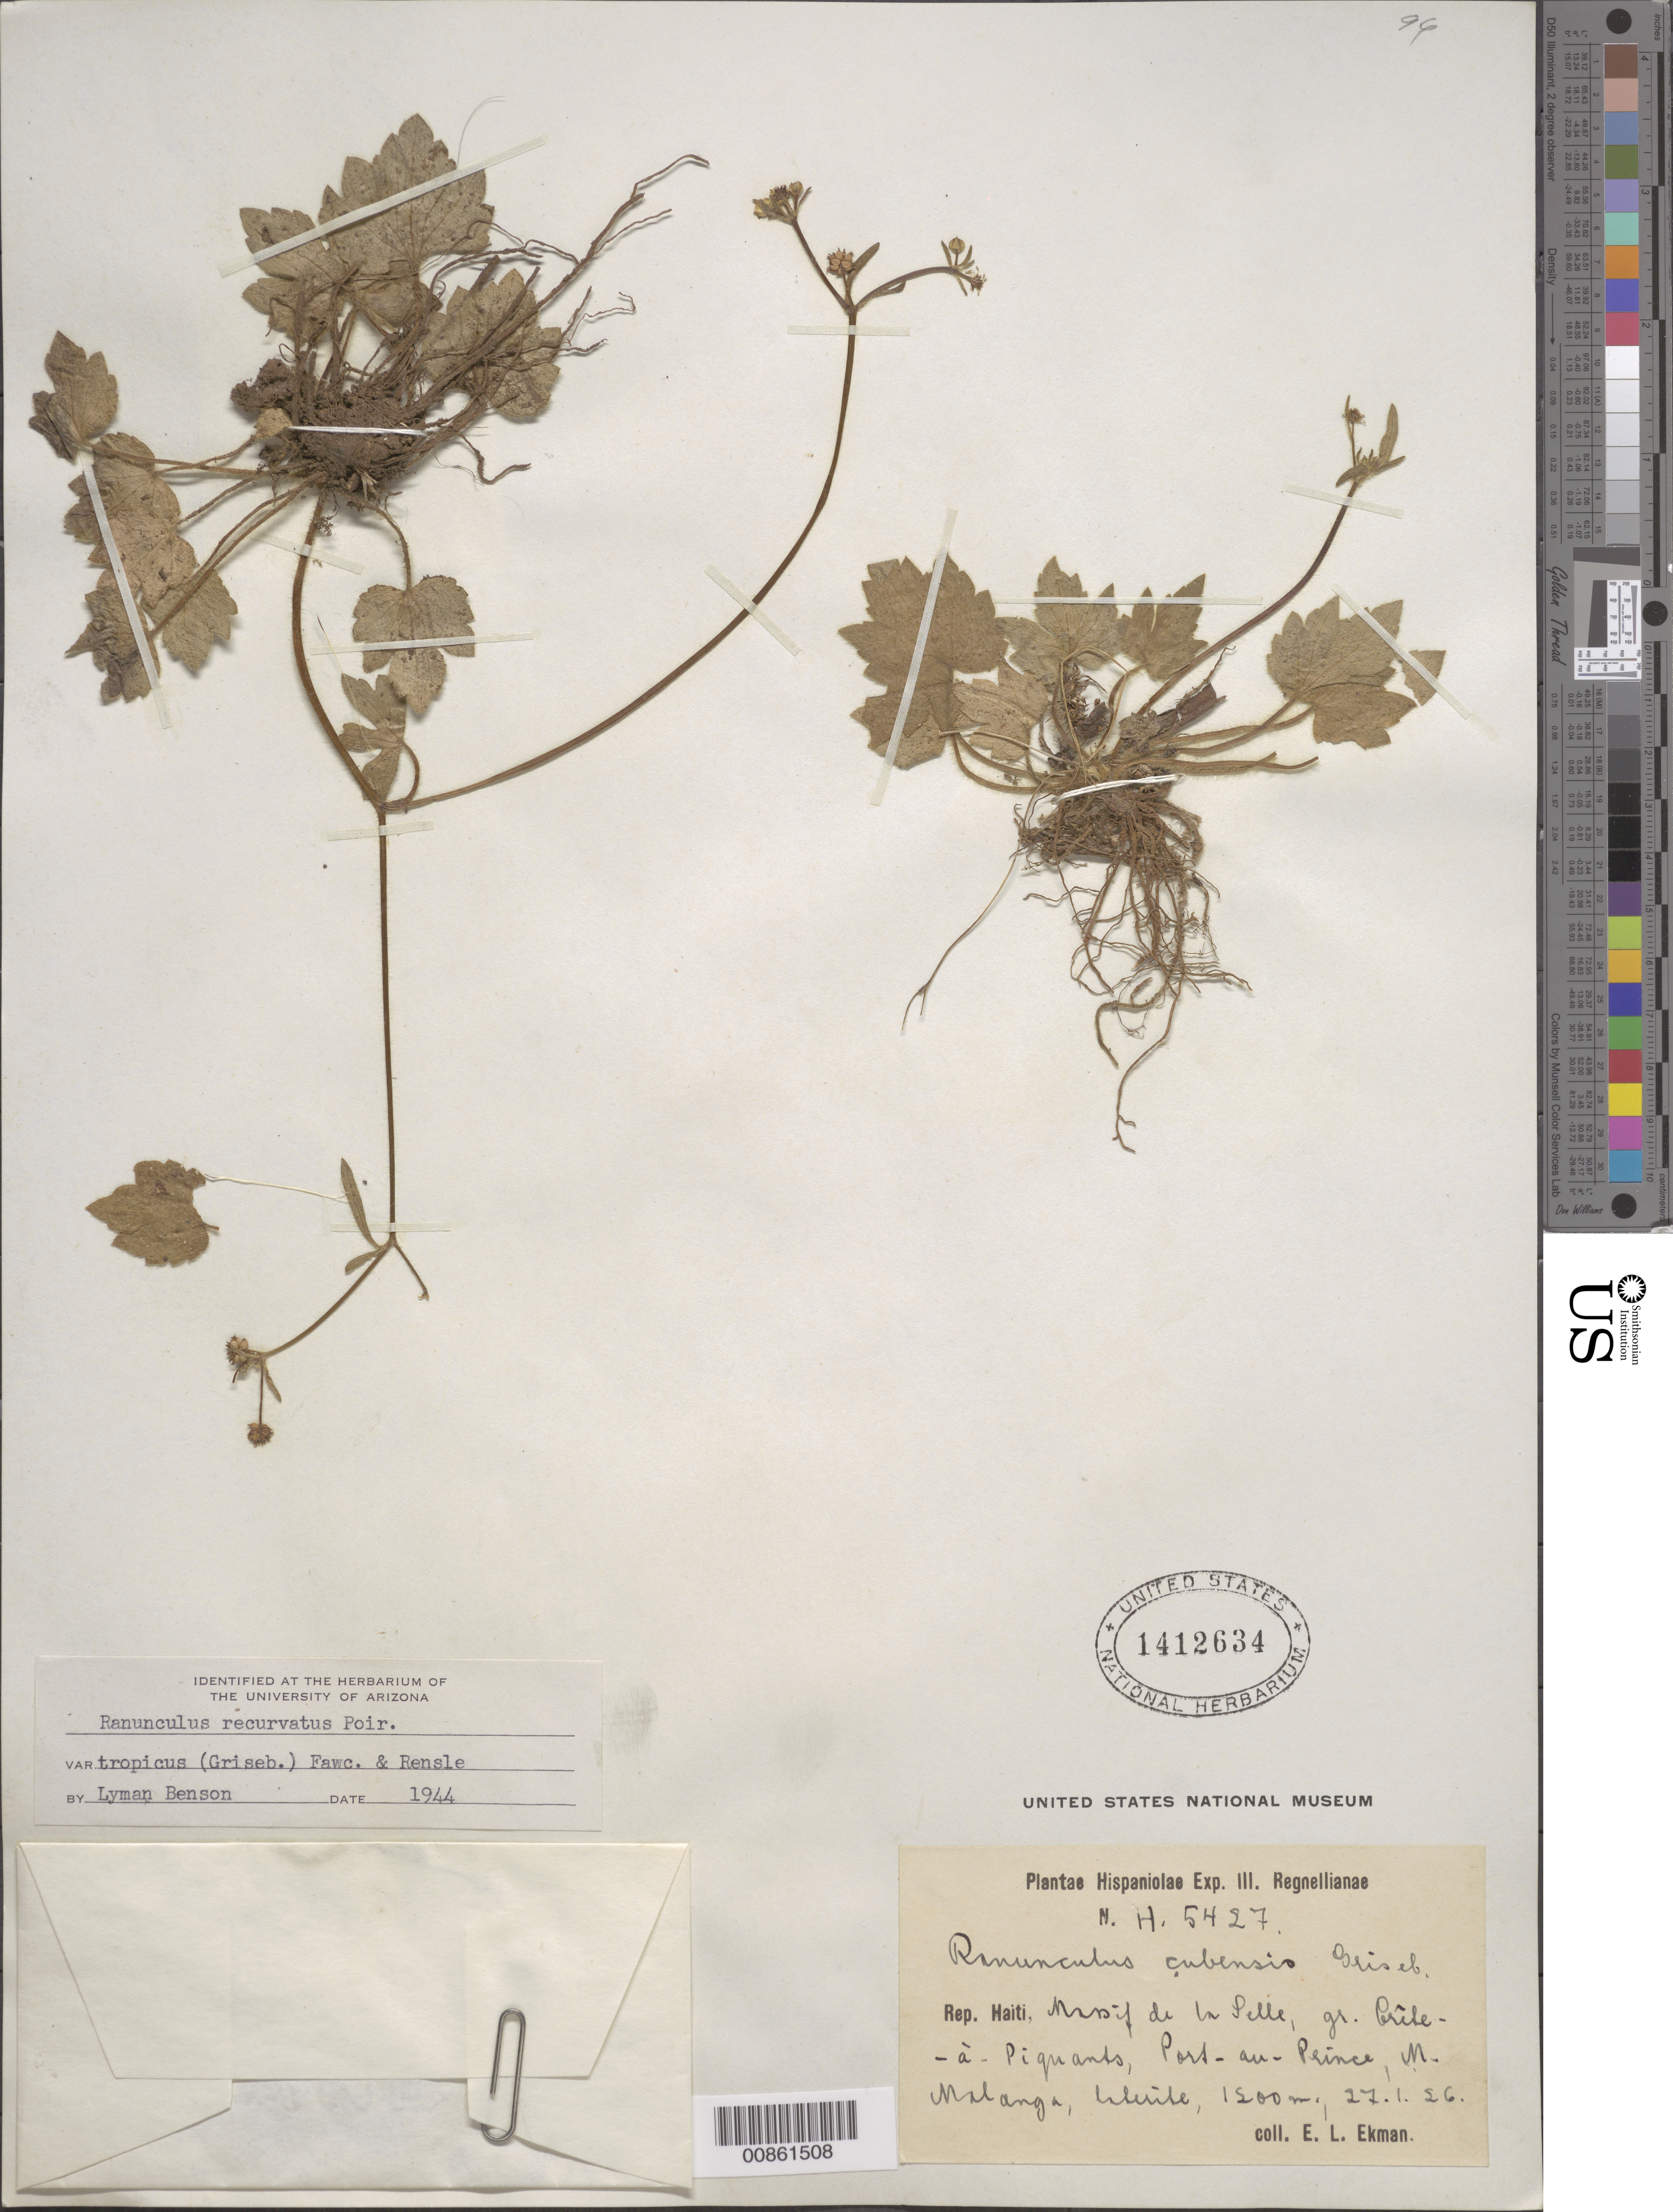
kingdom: Plantae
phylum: Tracheophyta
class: Magnoliopsida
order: Ranunculales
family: Ranunculaceae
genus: Ranunculus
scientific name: Ranunculus recurvatus var. tropicus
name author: (Griseb.) Fawc. & Rendle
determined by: Benson, L.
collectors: E. L. Ekman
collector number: H 5427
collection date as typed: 27 Jan 1926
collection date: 1926-01-27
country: Haiti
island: Hispaniola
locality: Massif de la Selle, gr. Crête-a-Piquants, Port-au-Prince, M. Malanga.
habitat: Laterite.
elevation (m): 1200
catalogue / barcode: US 1412634